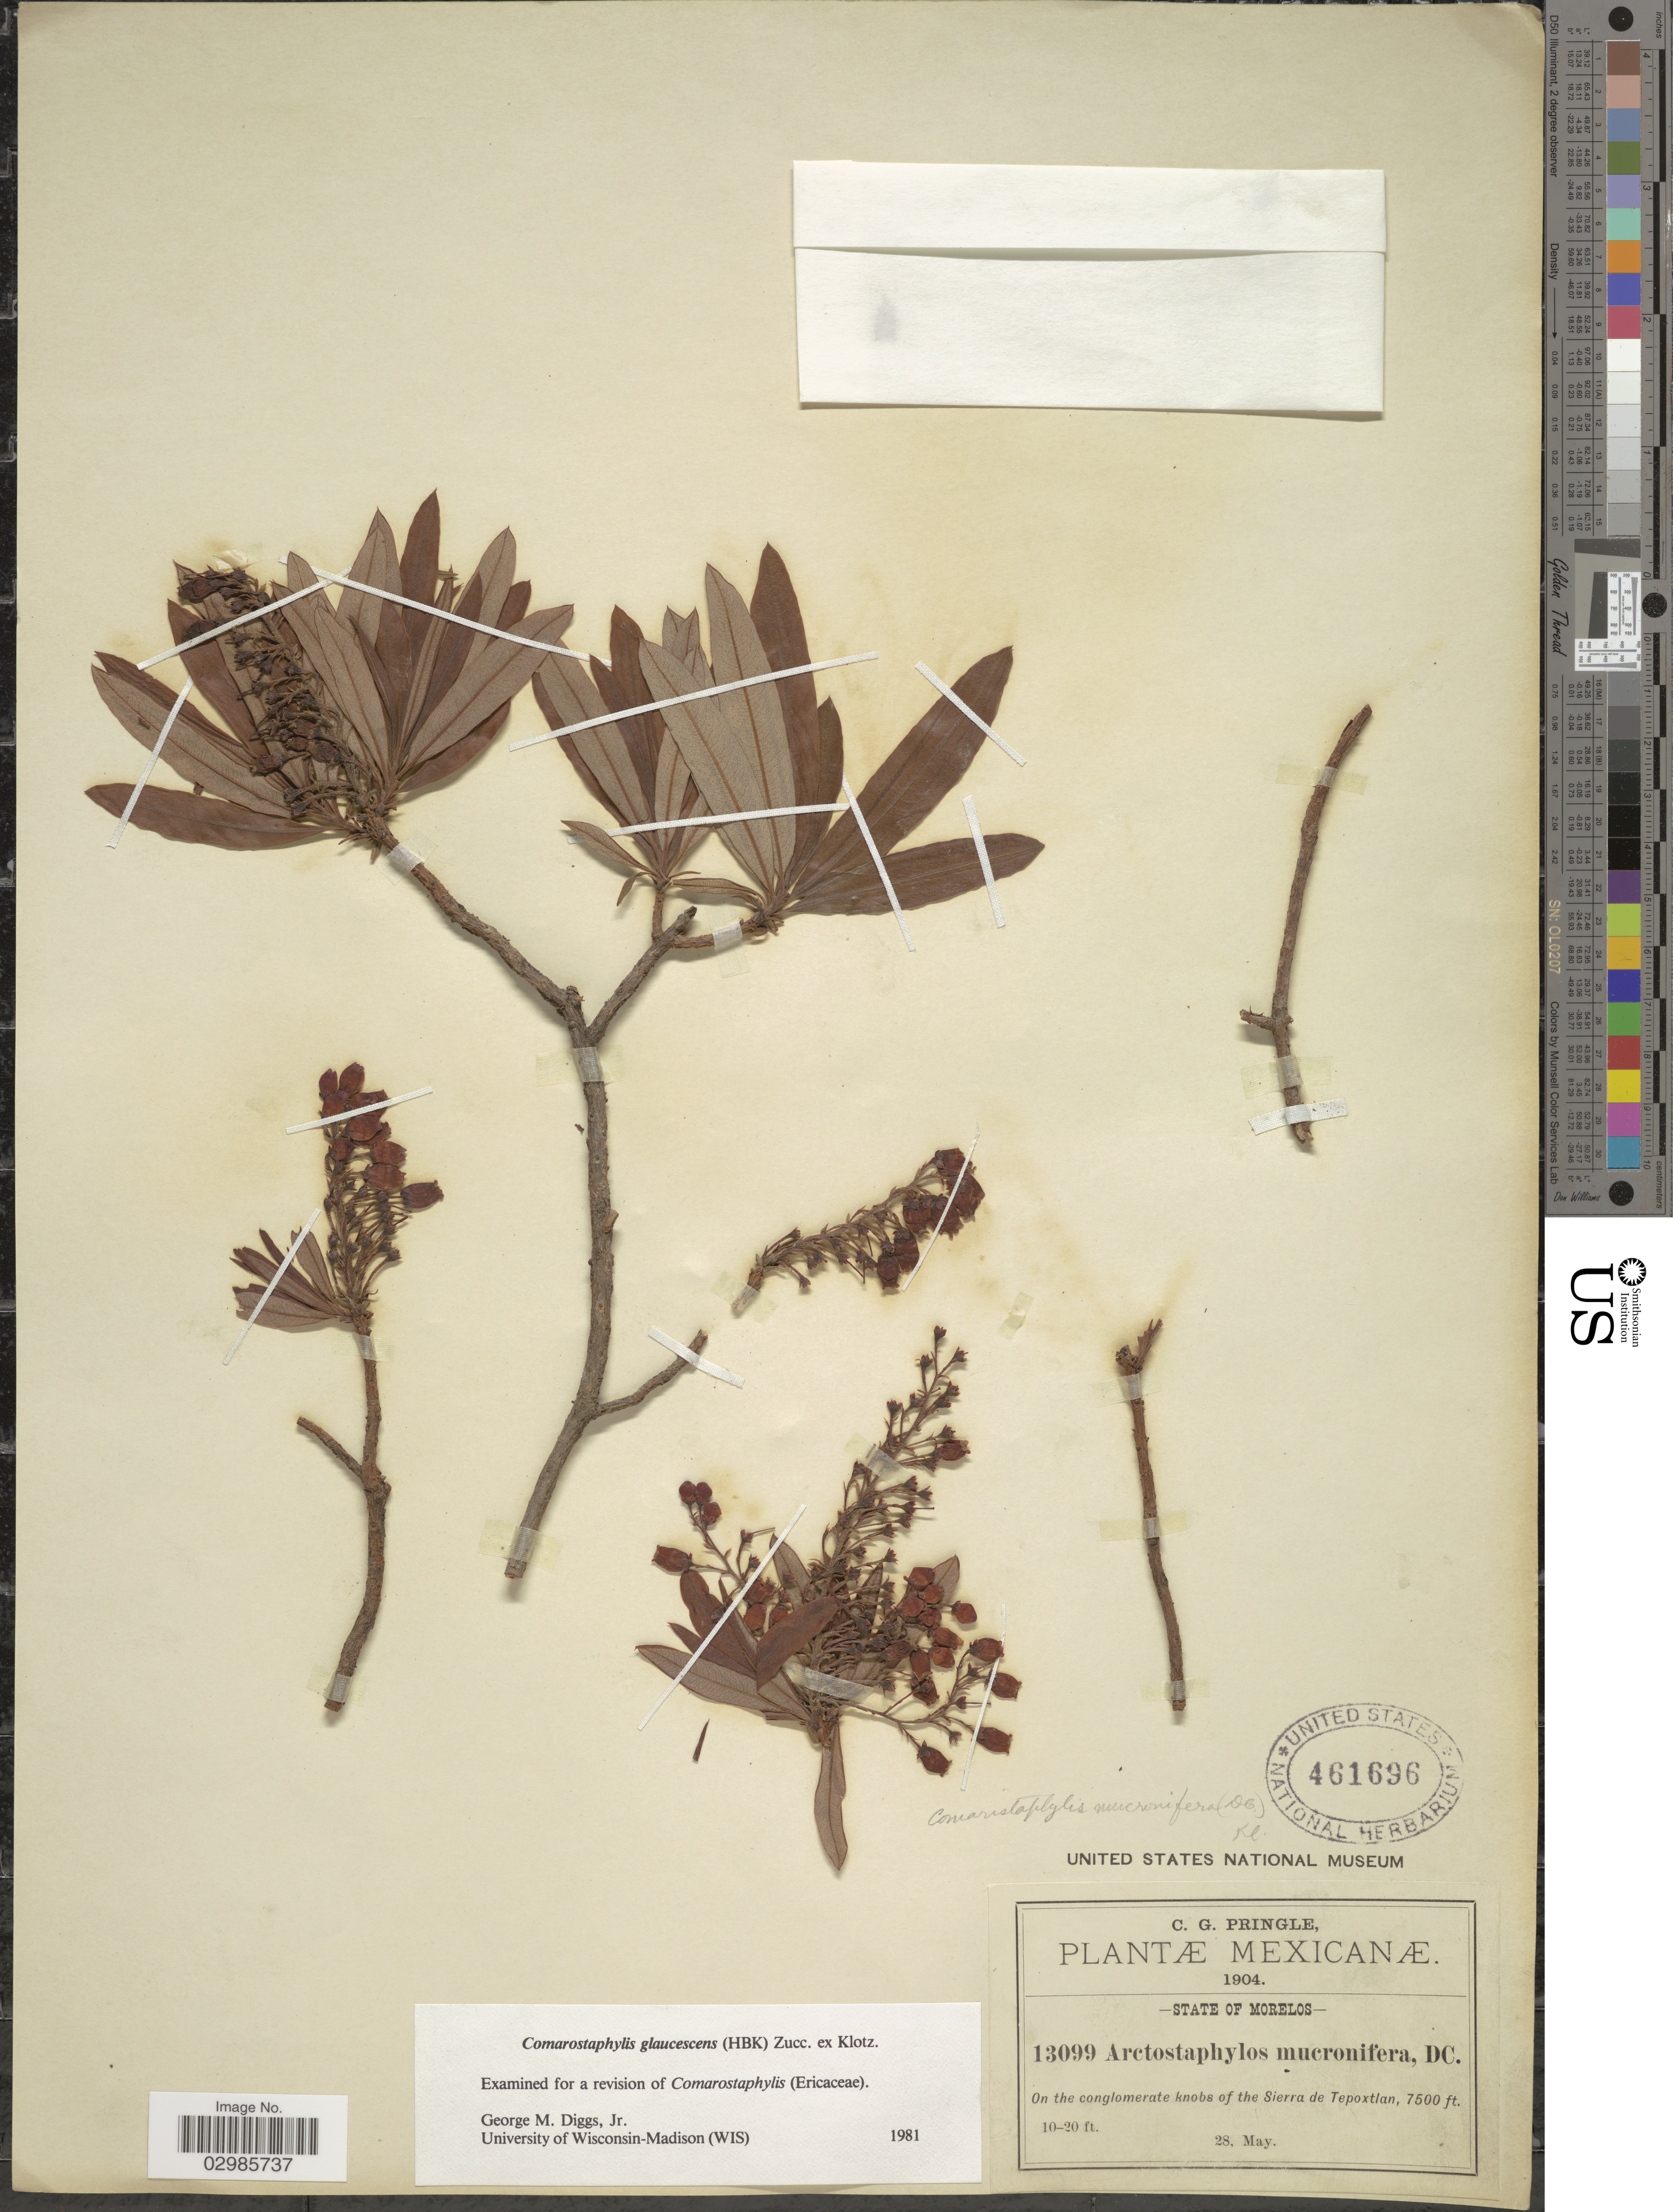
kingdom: Plantae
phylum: Tracheophyta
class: Magnoliopsida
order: Ericales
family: Ericaceae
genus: Comarostaphylis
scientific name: Comarostaphylis glaucescens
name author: (Kunth) Zucc. ex Klotzsch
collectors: C. G. Pringle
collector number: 13099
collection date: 1904-05-28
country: Mexico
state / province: Morelos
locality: On the conglomerate knobs of the Sierra de Tepoxtlan.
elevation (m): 2286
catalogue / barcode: US 461696